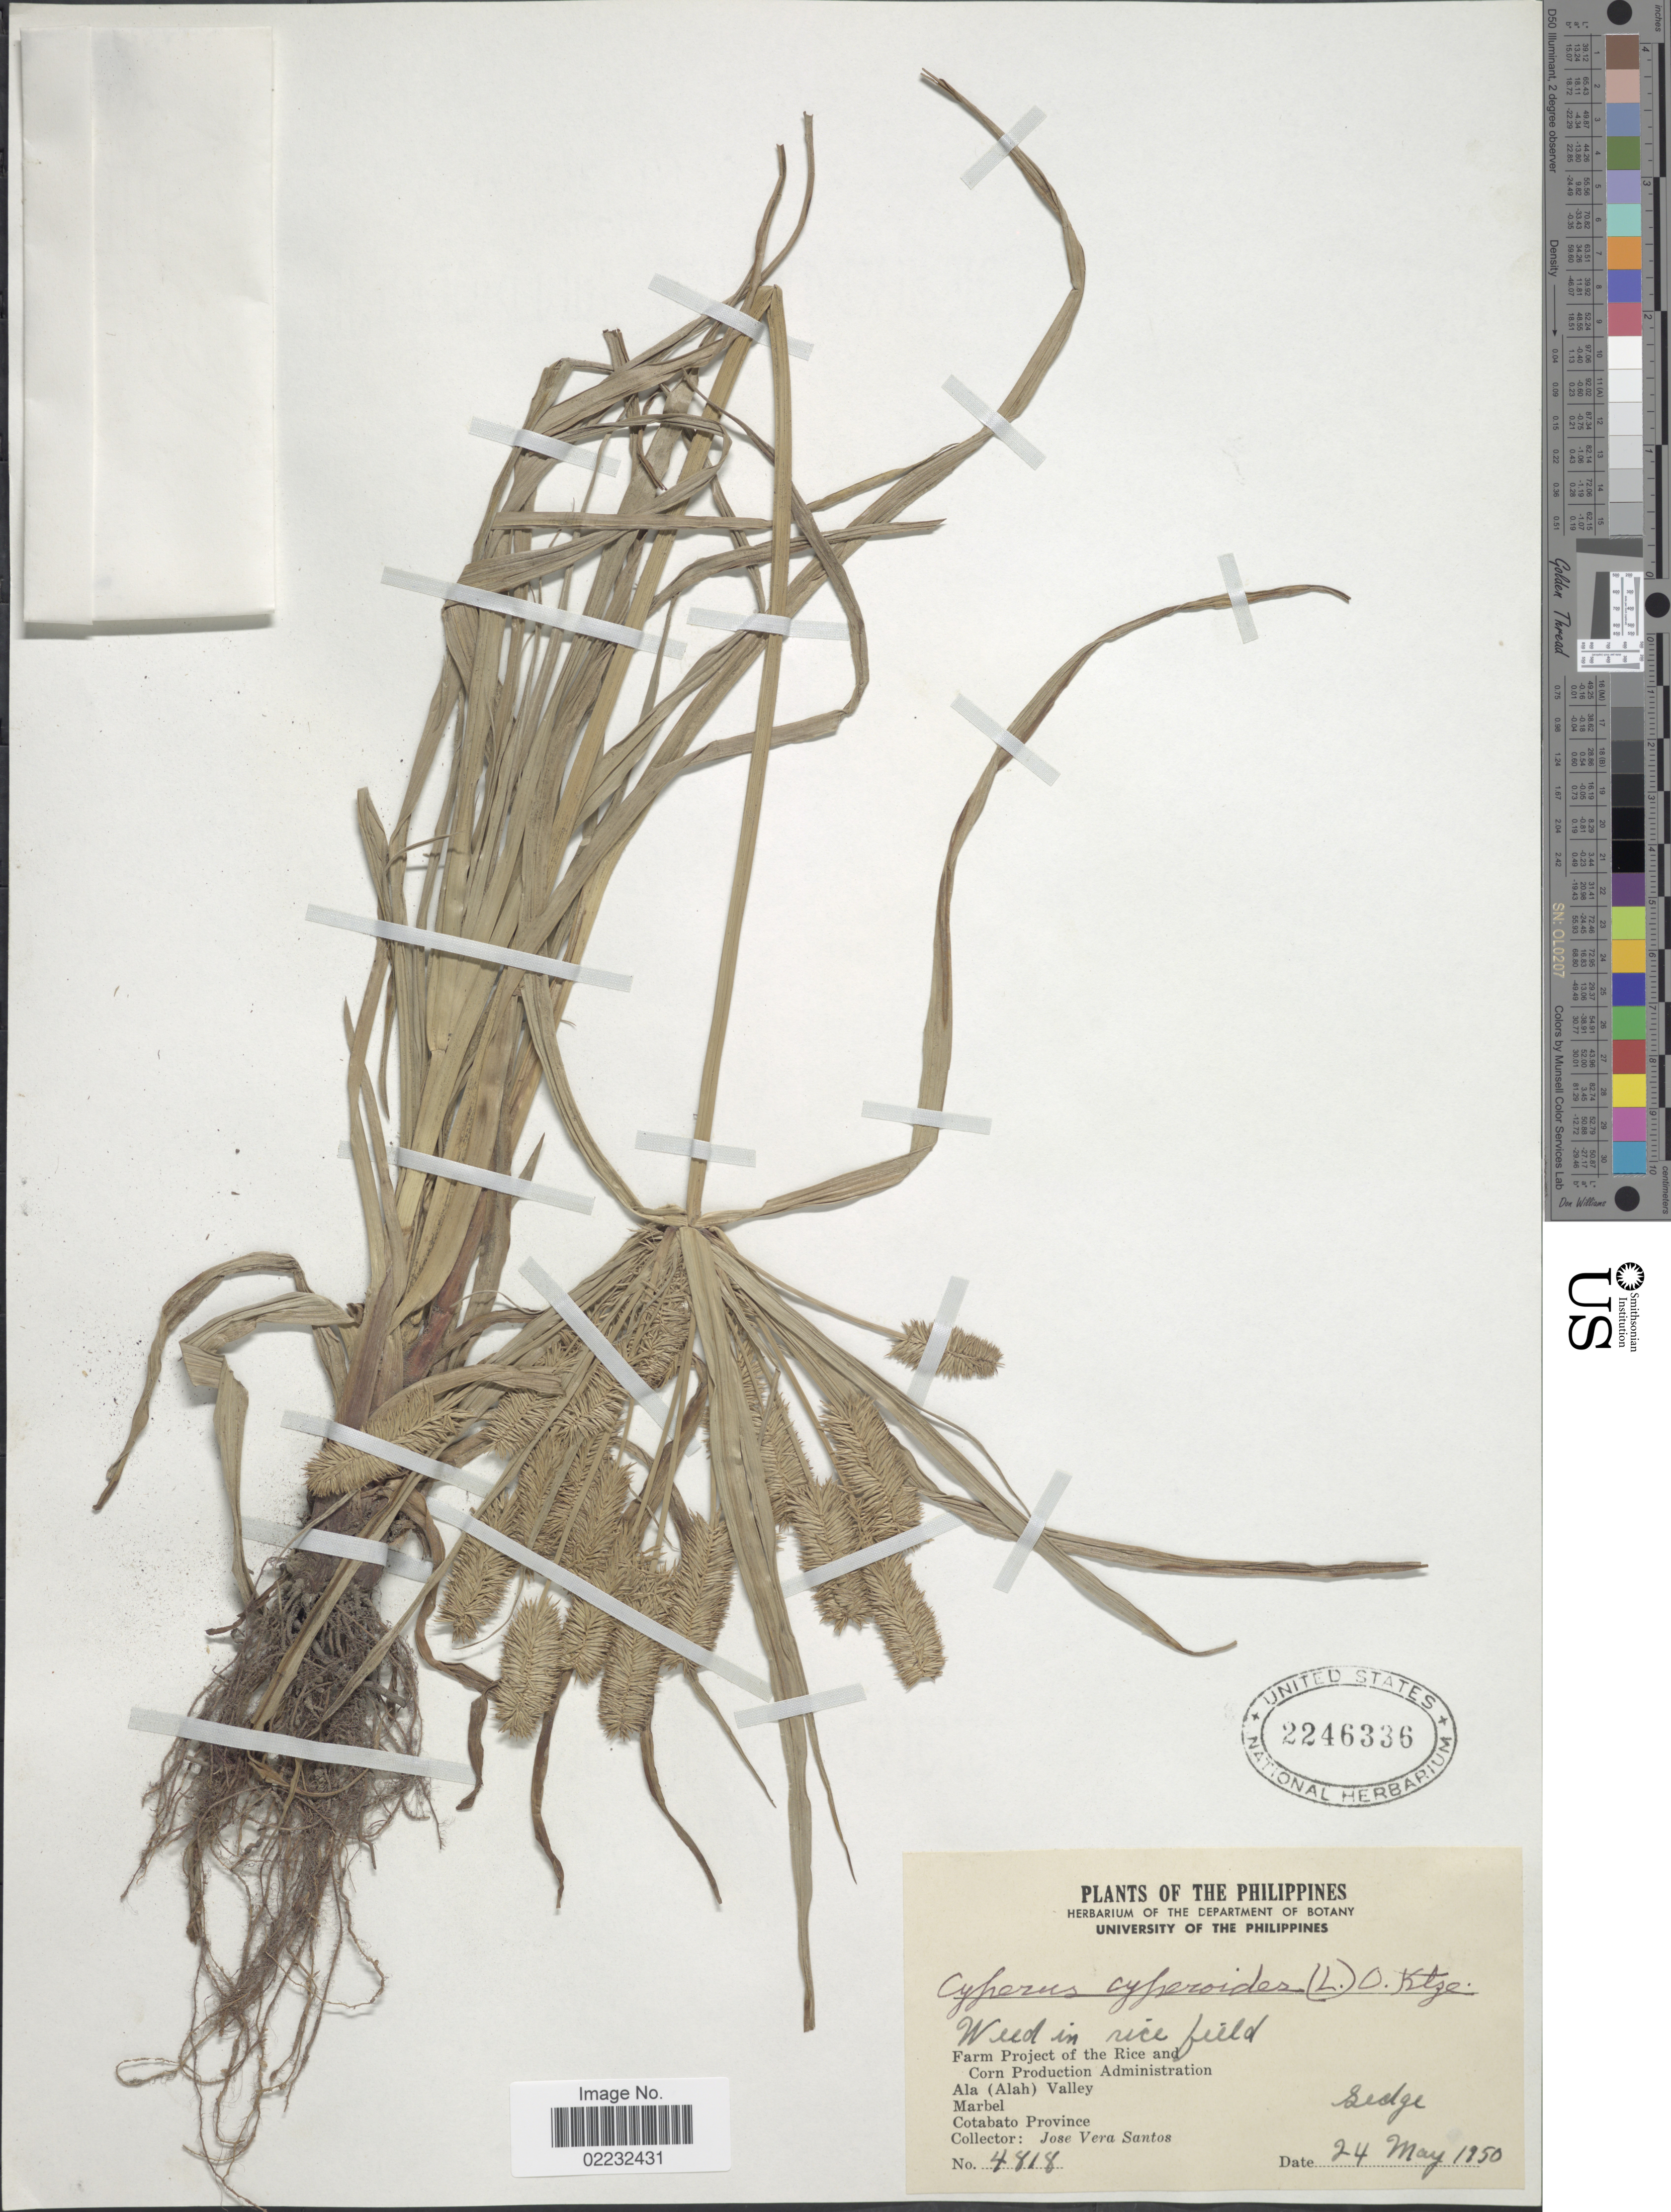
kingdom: Plantae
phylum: Tracheophyta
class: Liliopsida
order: Poales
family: Cyperaceae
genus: Cyperus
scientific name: Cyperus cyperoides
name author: (L.) Kuntze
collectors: J. V. Santos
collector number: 4818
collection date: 1950-05-24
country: Philippines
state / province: Soccsksargen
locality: Farm Project of the Rice and Corn Administraton. Ala (Alah) Valley. Mrbel. Cotabato Province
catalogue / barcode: US 2246336